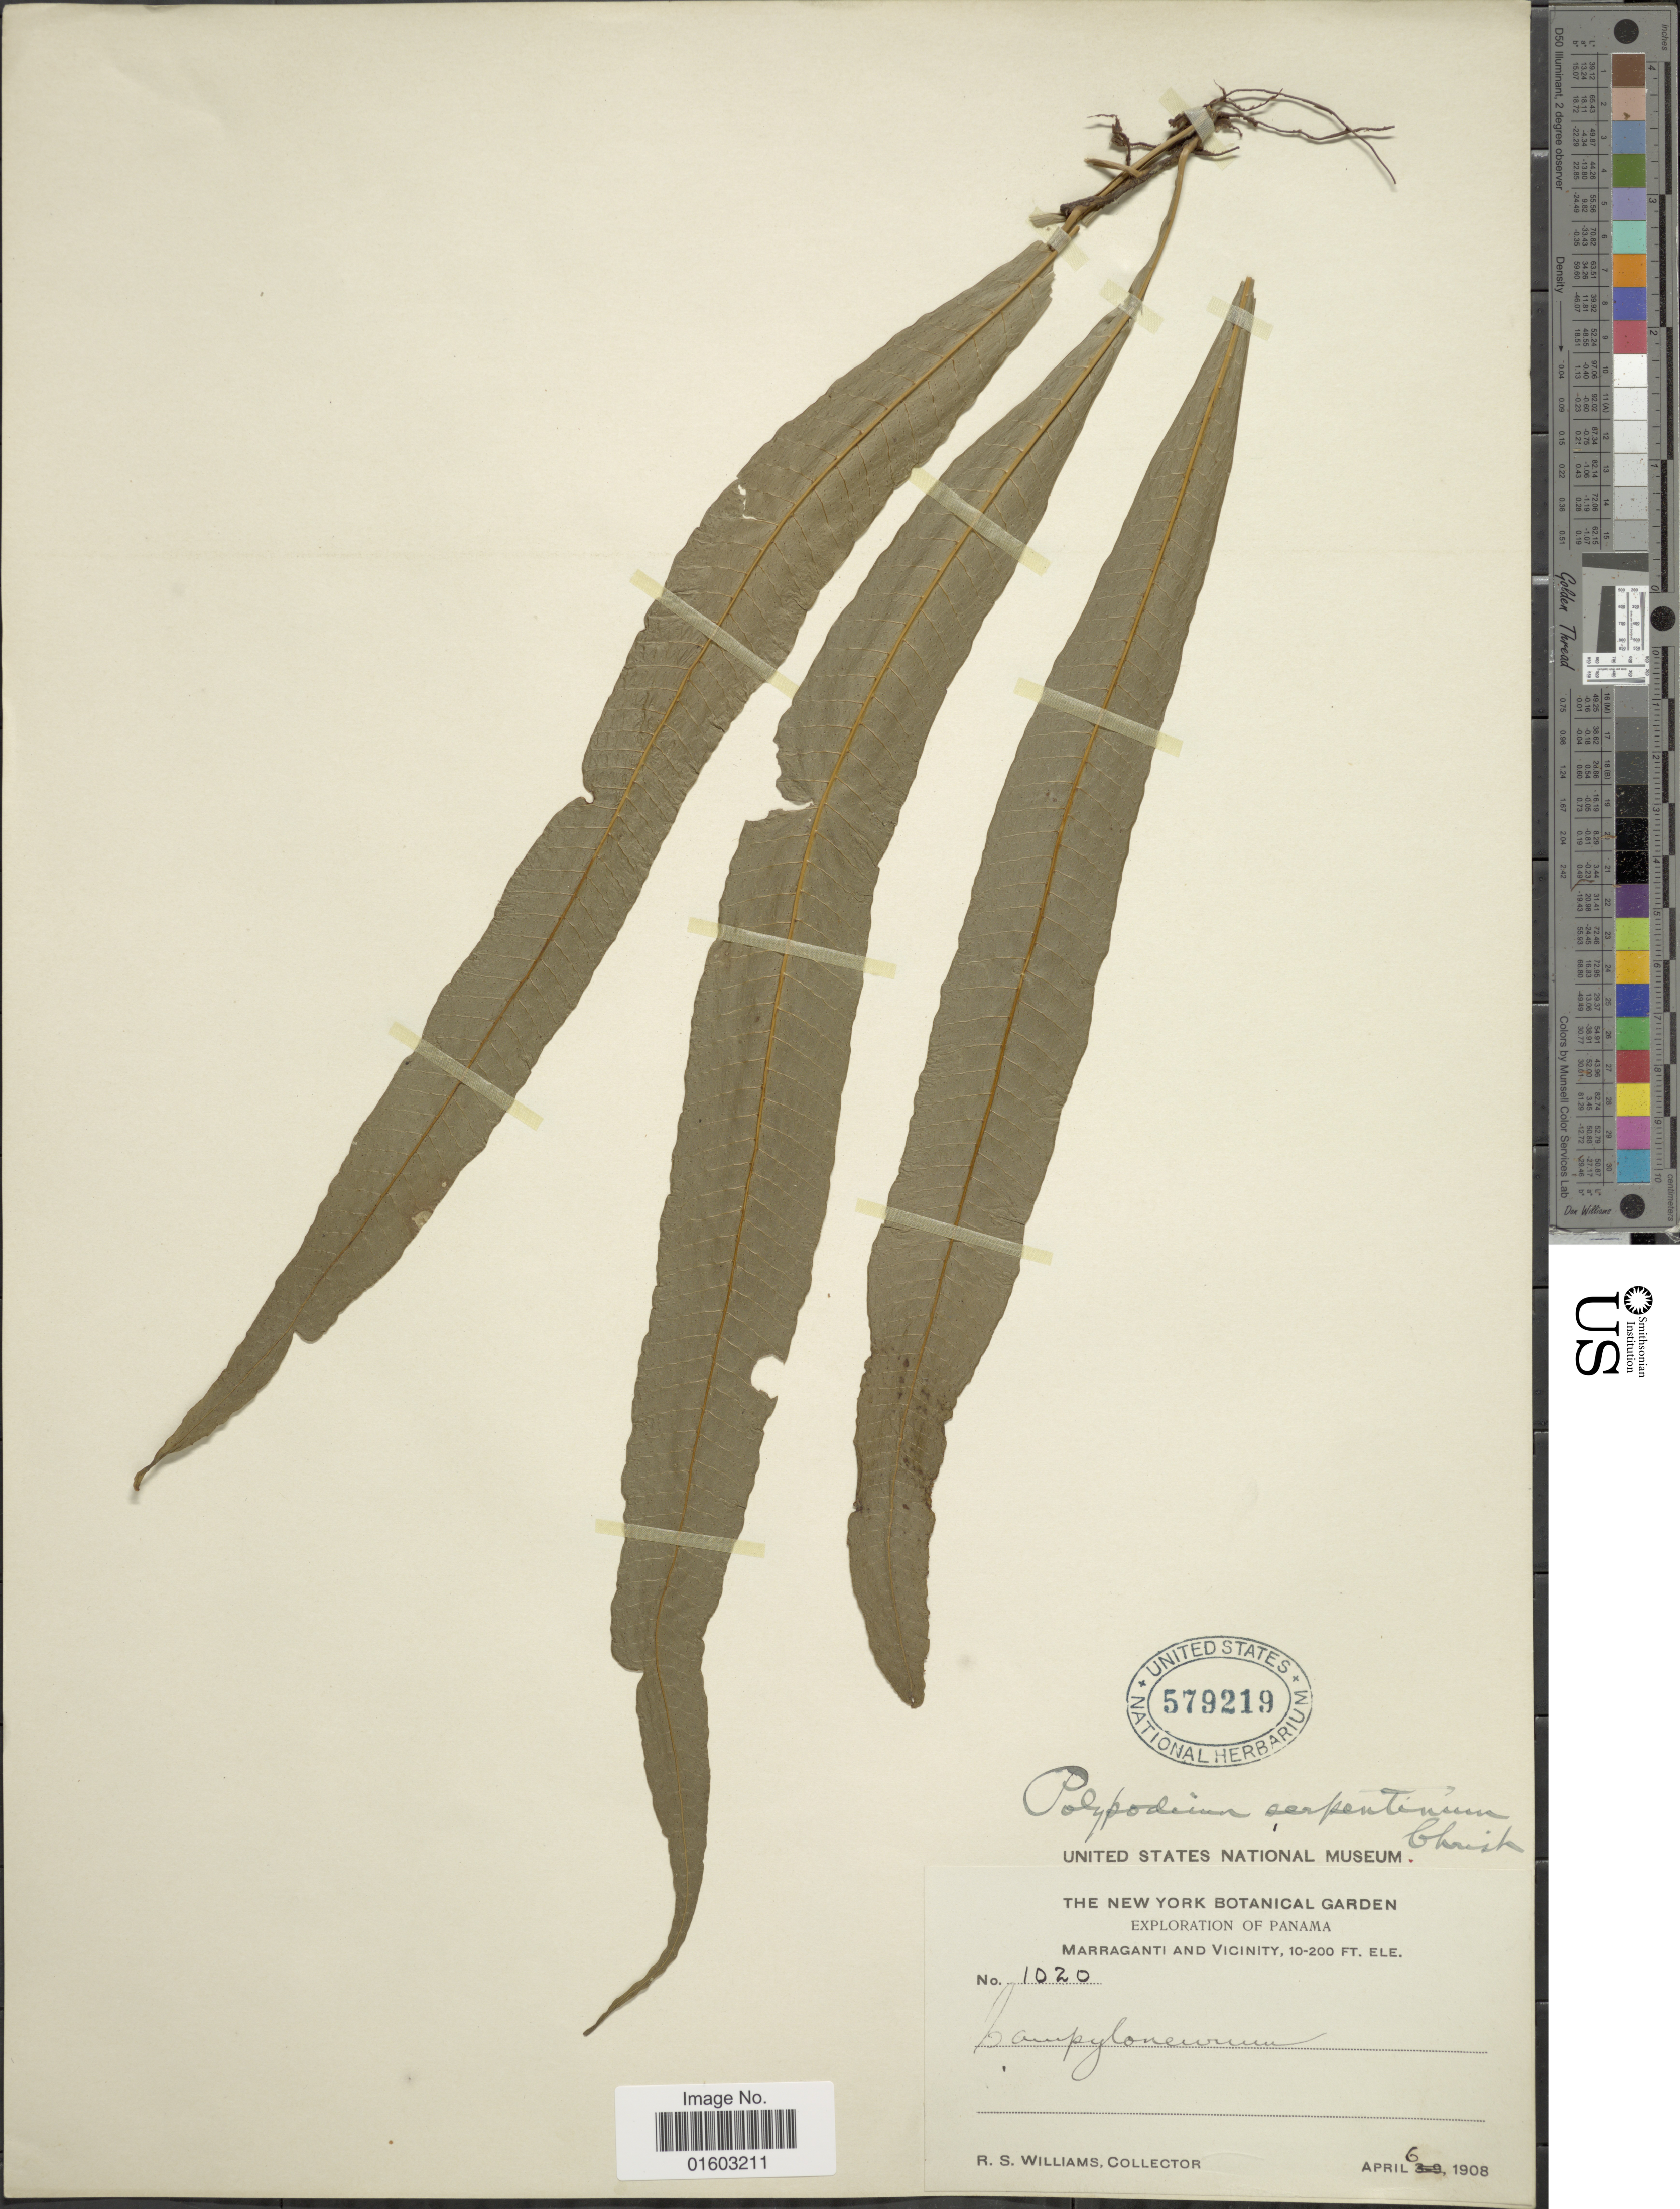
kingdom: Plantae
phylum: Tracheophyta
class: Polypodiopsida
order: Polypodiales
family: Polypodiaceae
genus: Campyloneurum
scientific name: Campyloneurum serpentinum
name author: (Christ) Ching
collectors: R. S. Williams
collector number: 1020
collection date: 1908-04-06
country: Panama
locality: Marraganti and vicinity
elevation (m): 3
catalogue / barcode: US 579219